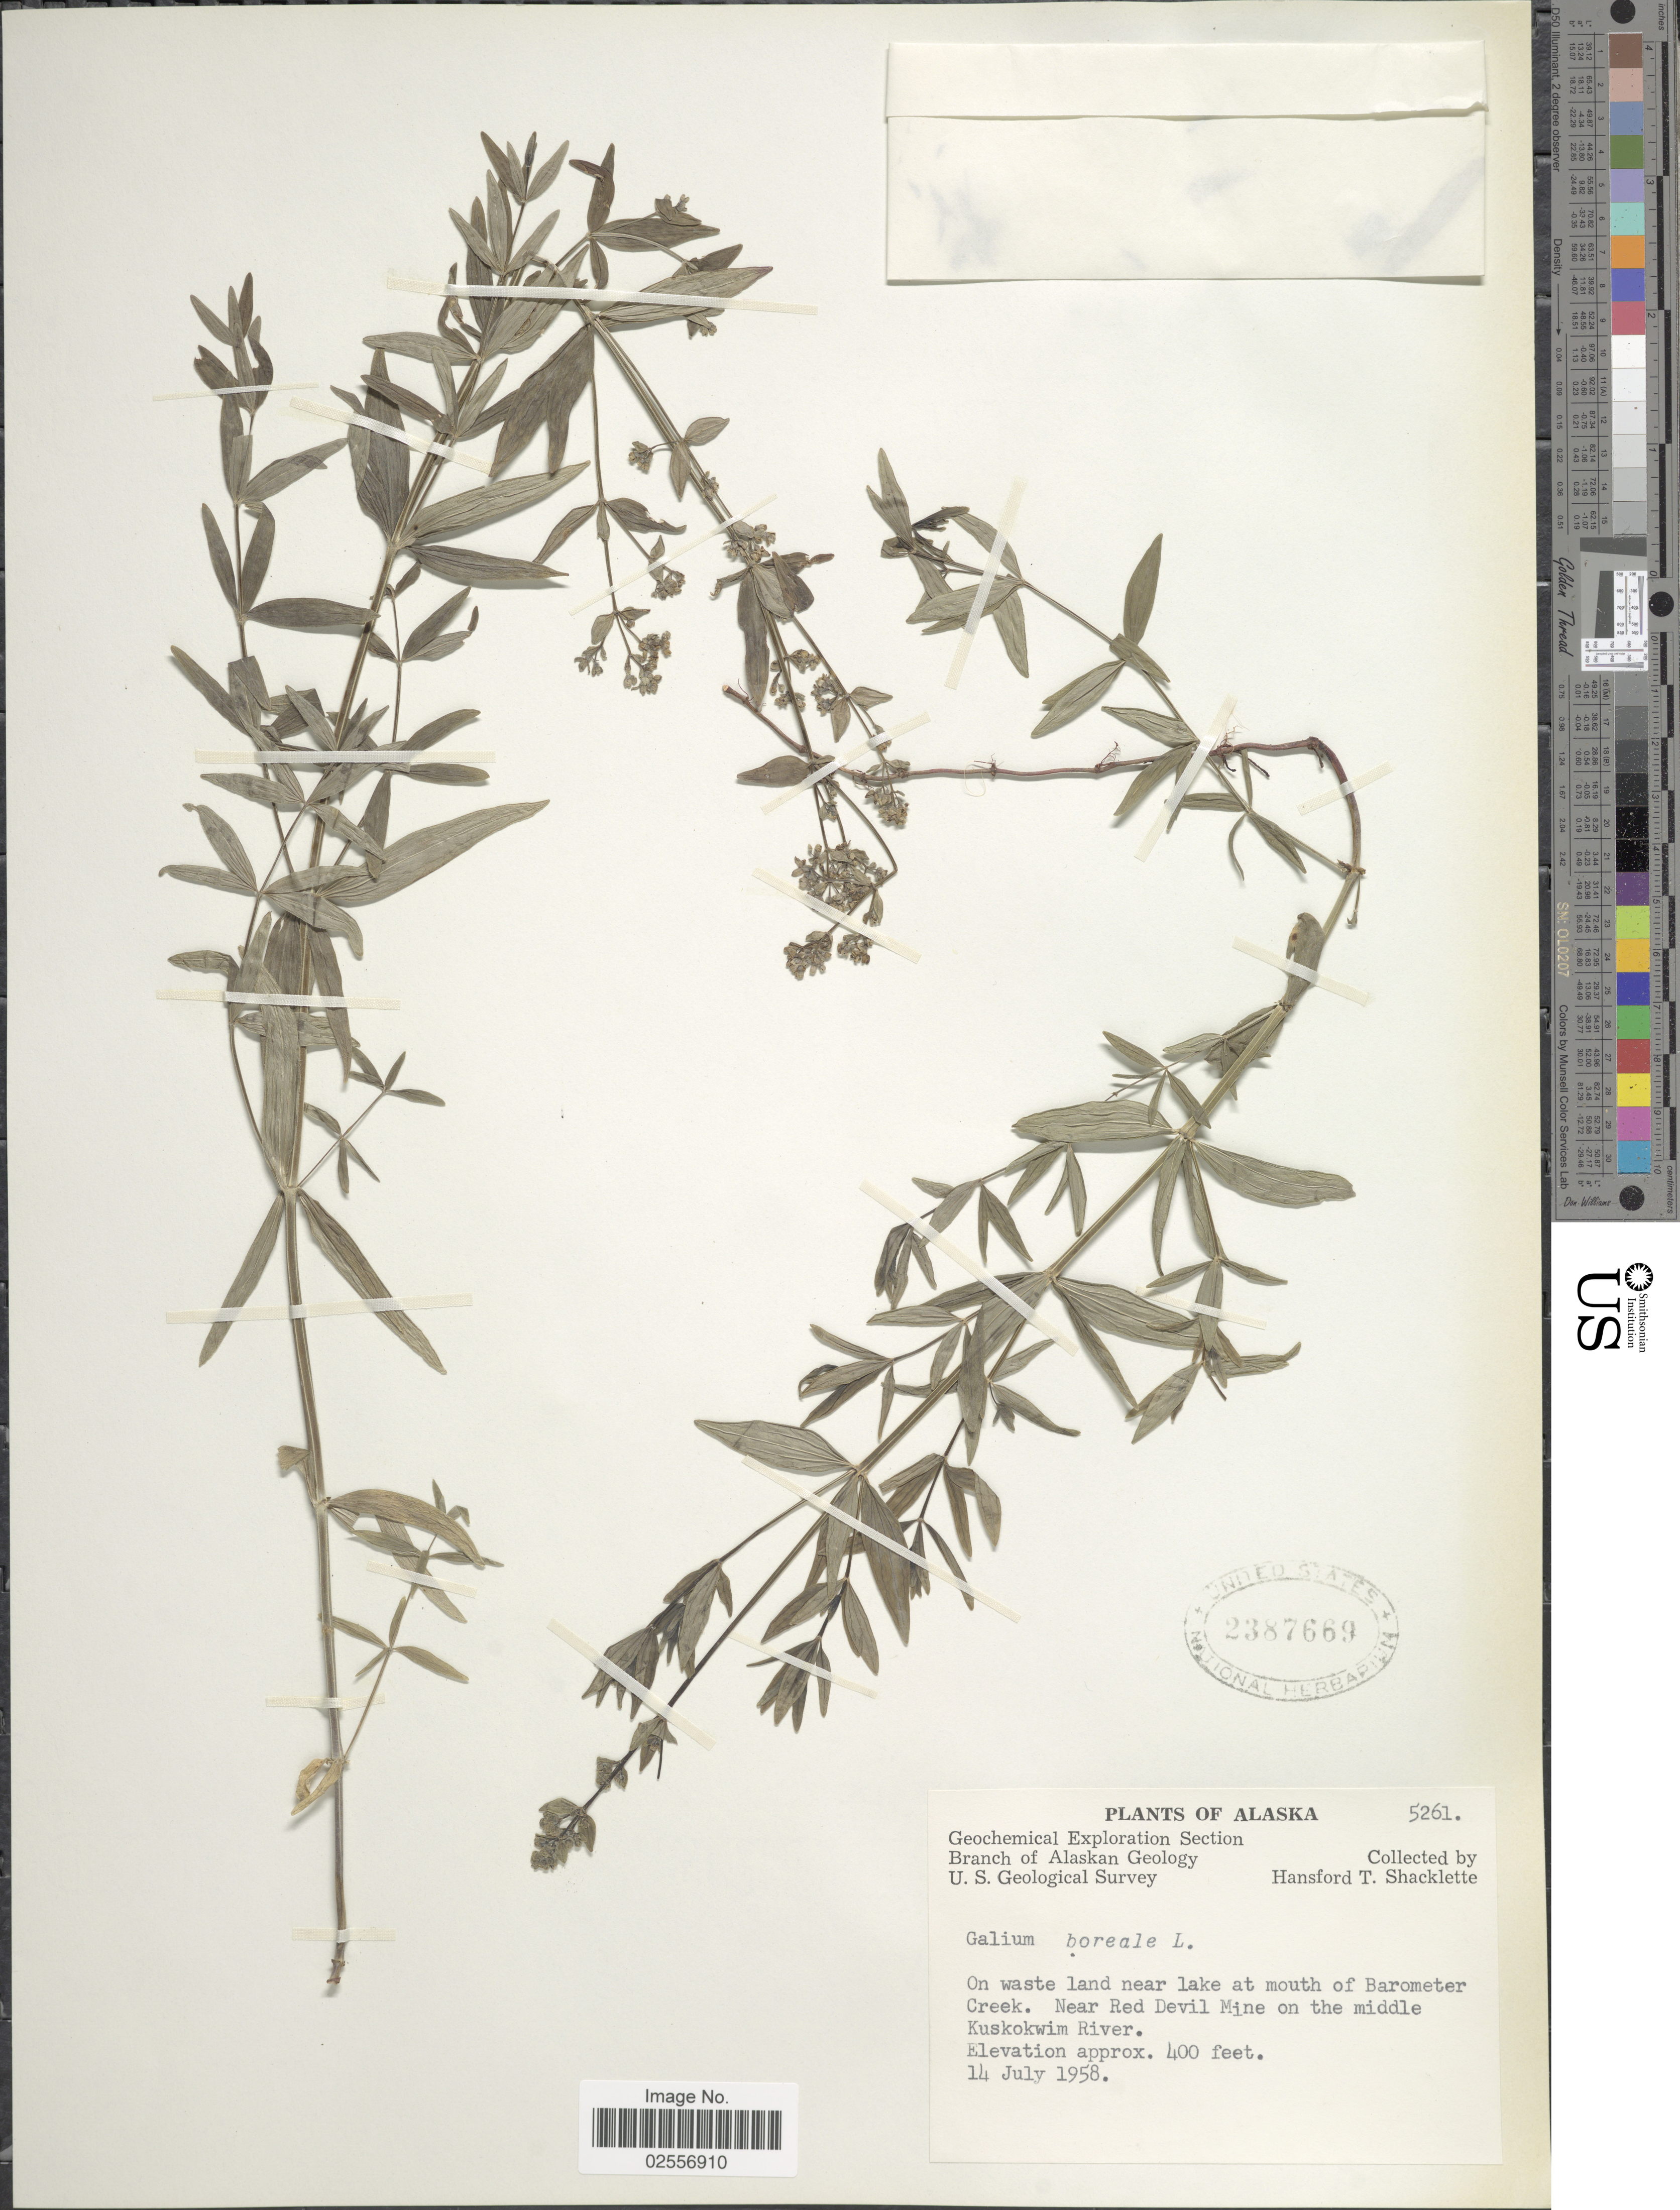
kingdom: Plantae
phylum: Tracheophyta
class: Magnoliopsida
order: Gentianales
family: Rubiaceae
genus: Galium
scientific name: Galium boreale L.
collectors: H. Shacklette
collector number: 5261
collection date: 1958-07-14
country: United States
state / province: Alaska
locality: Near lake at mouth of Barometer Creek, near Red Devil Mine on the middle Kuskokwim River.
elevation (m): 122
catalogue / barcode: US 2387669